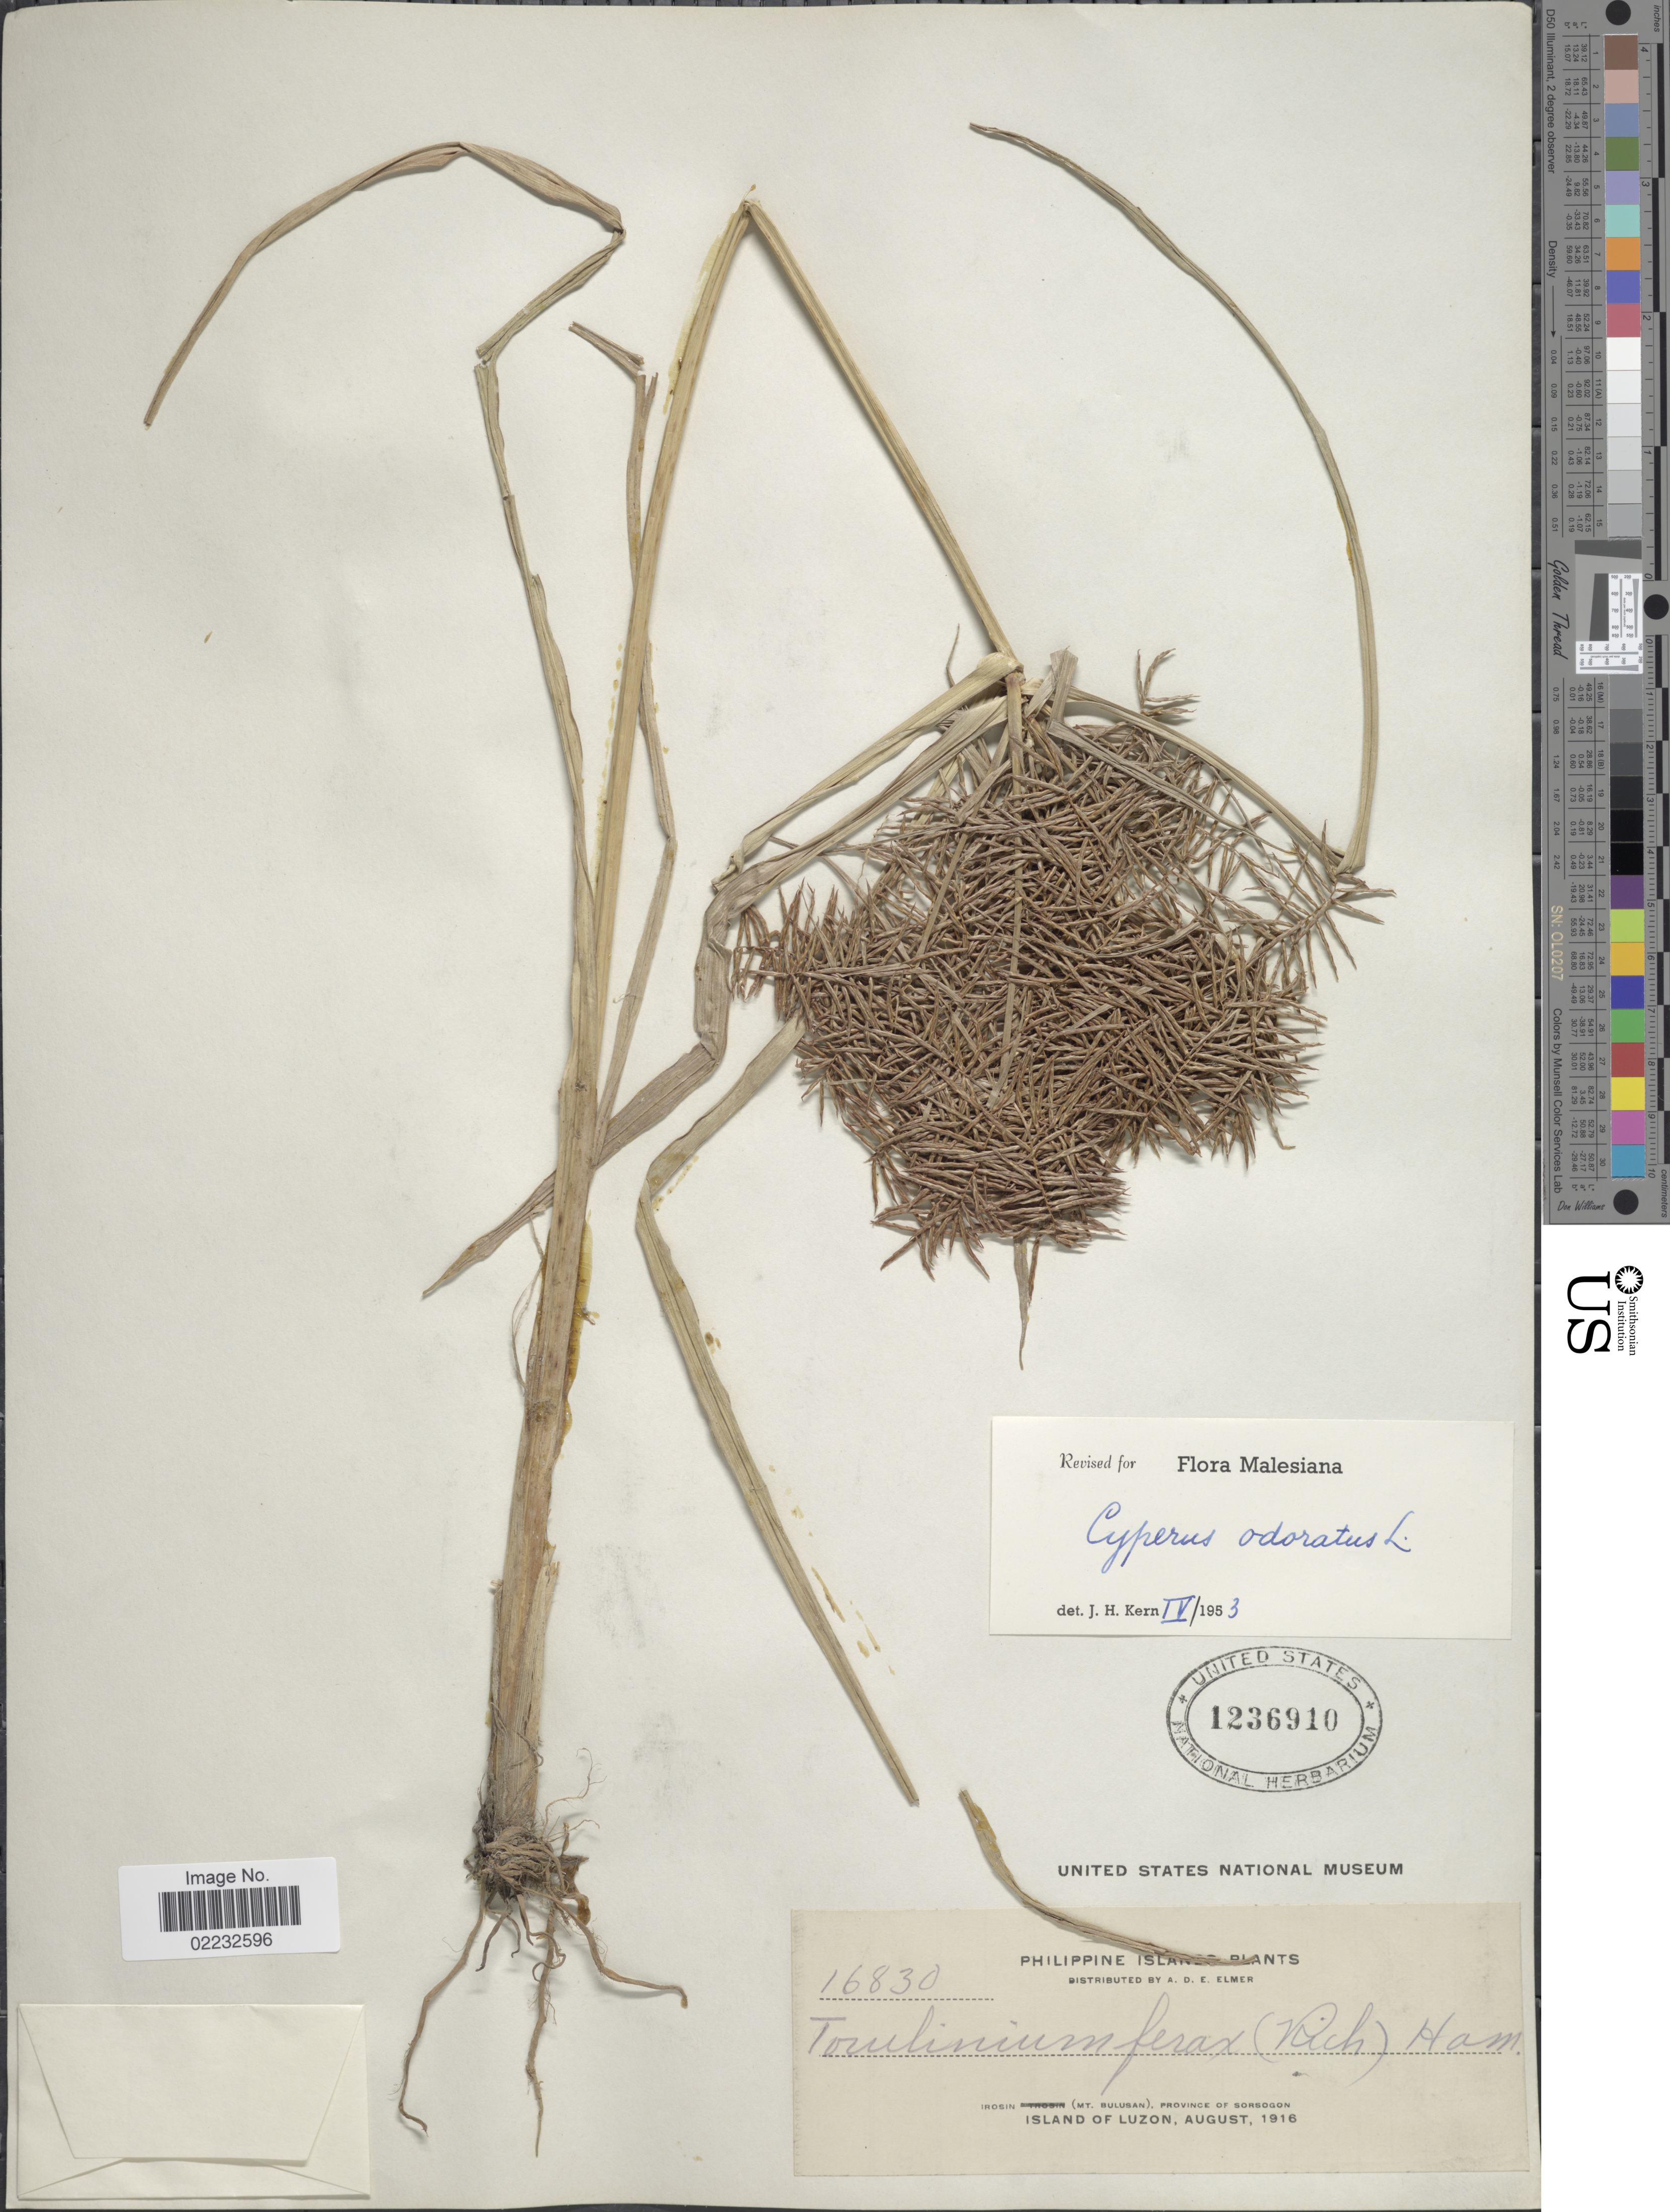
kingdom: Plantae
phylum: Tracheophyta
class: Liliopsida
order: Poales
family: Cyperaceae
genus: Cyperus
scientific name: Cyperus odoratus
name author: L.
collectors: A. D. E. Elmer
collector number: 16830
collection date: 1916-08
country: Philippines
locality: Irosin (Mt. Bulusan), Province of Sorsogon. Island of Luzon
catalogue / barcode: US 1236910